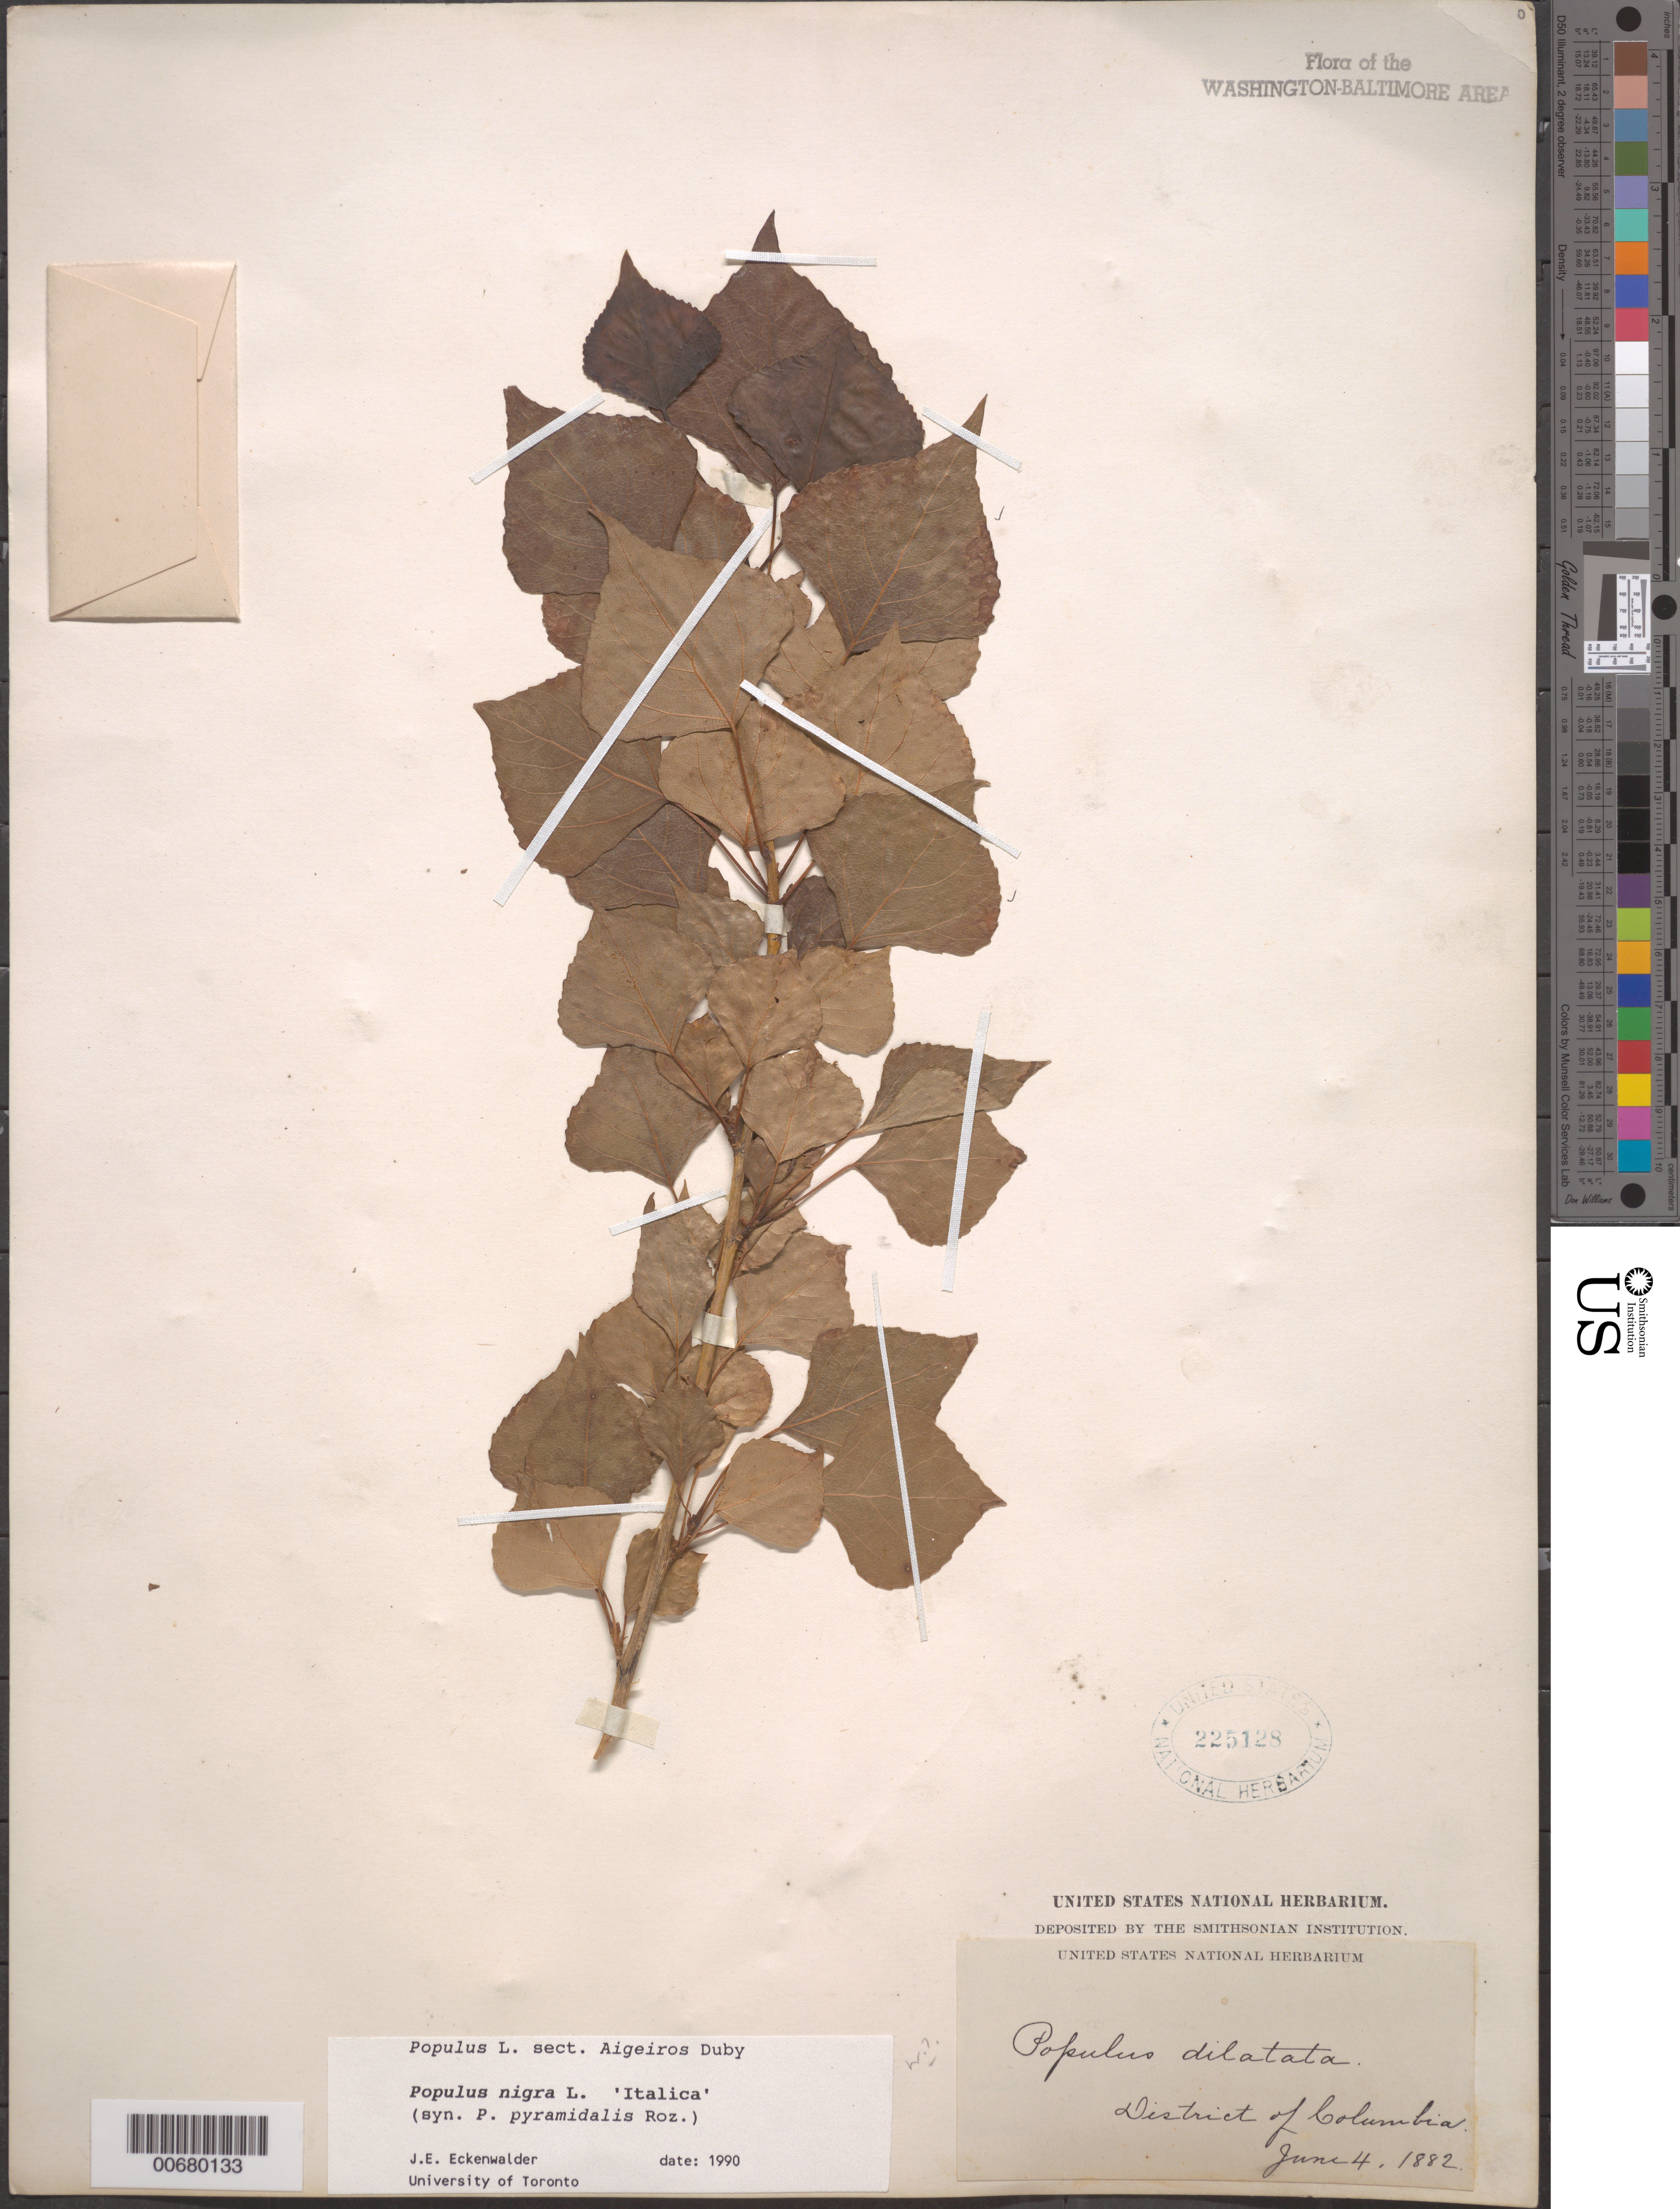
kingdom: Plantae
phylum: Tracheophyta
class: Magnoliopsida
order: Malpighiales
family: Salicaceae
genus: Populus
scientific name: Populus nigra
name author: L.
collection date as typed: June 4, 1882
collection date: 1882-06-04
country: United States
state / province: District of Columbia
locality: Vicinity Washington, D.C.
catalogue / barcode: US 225128